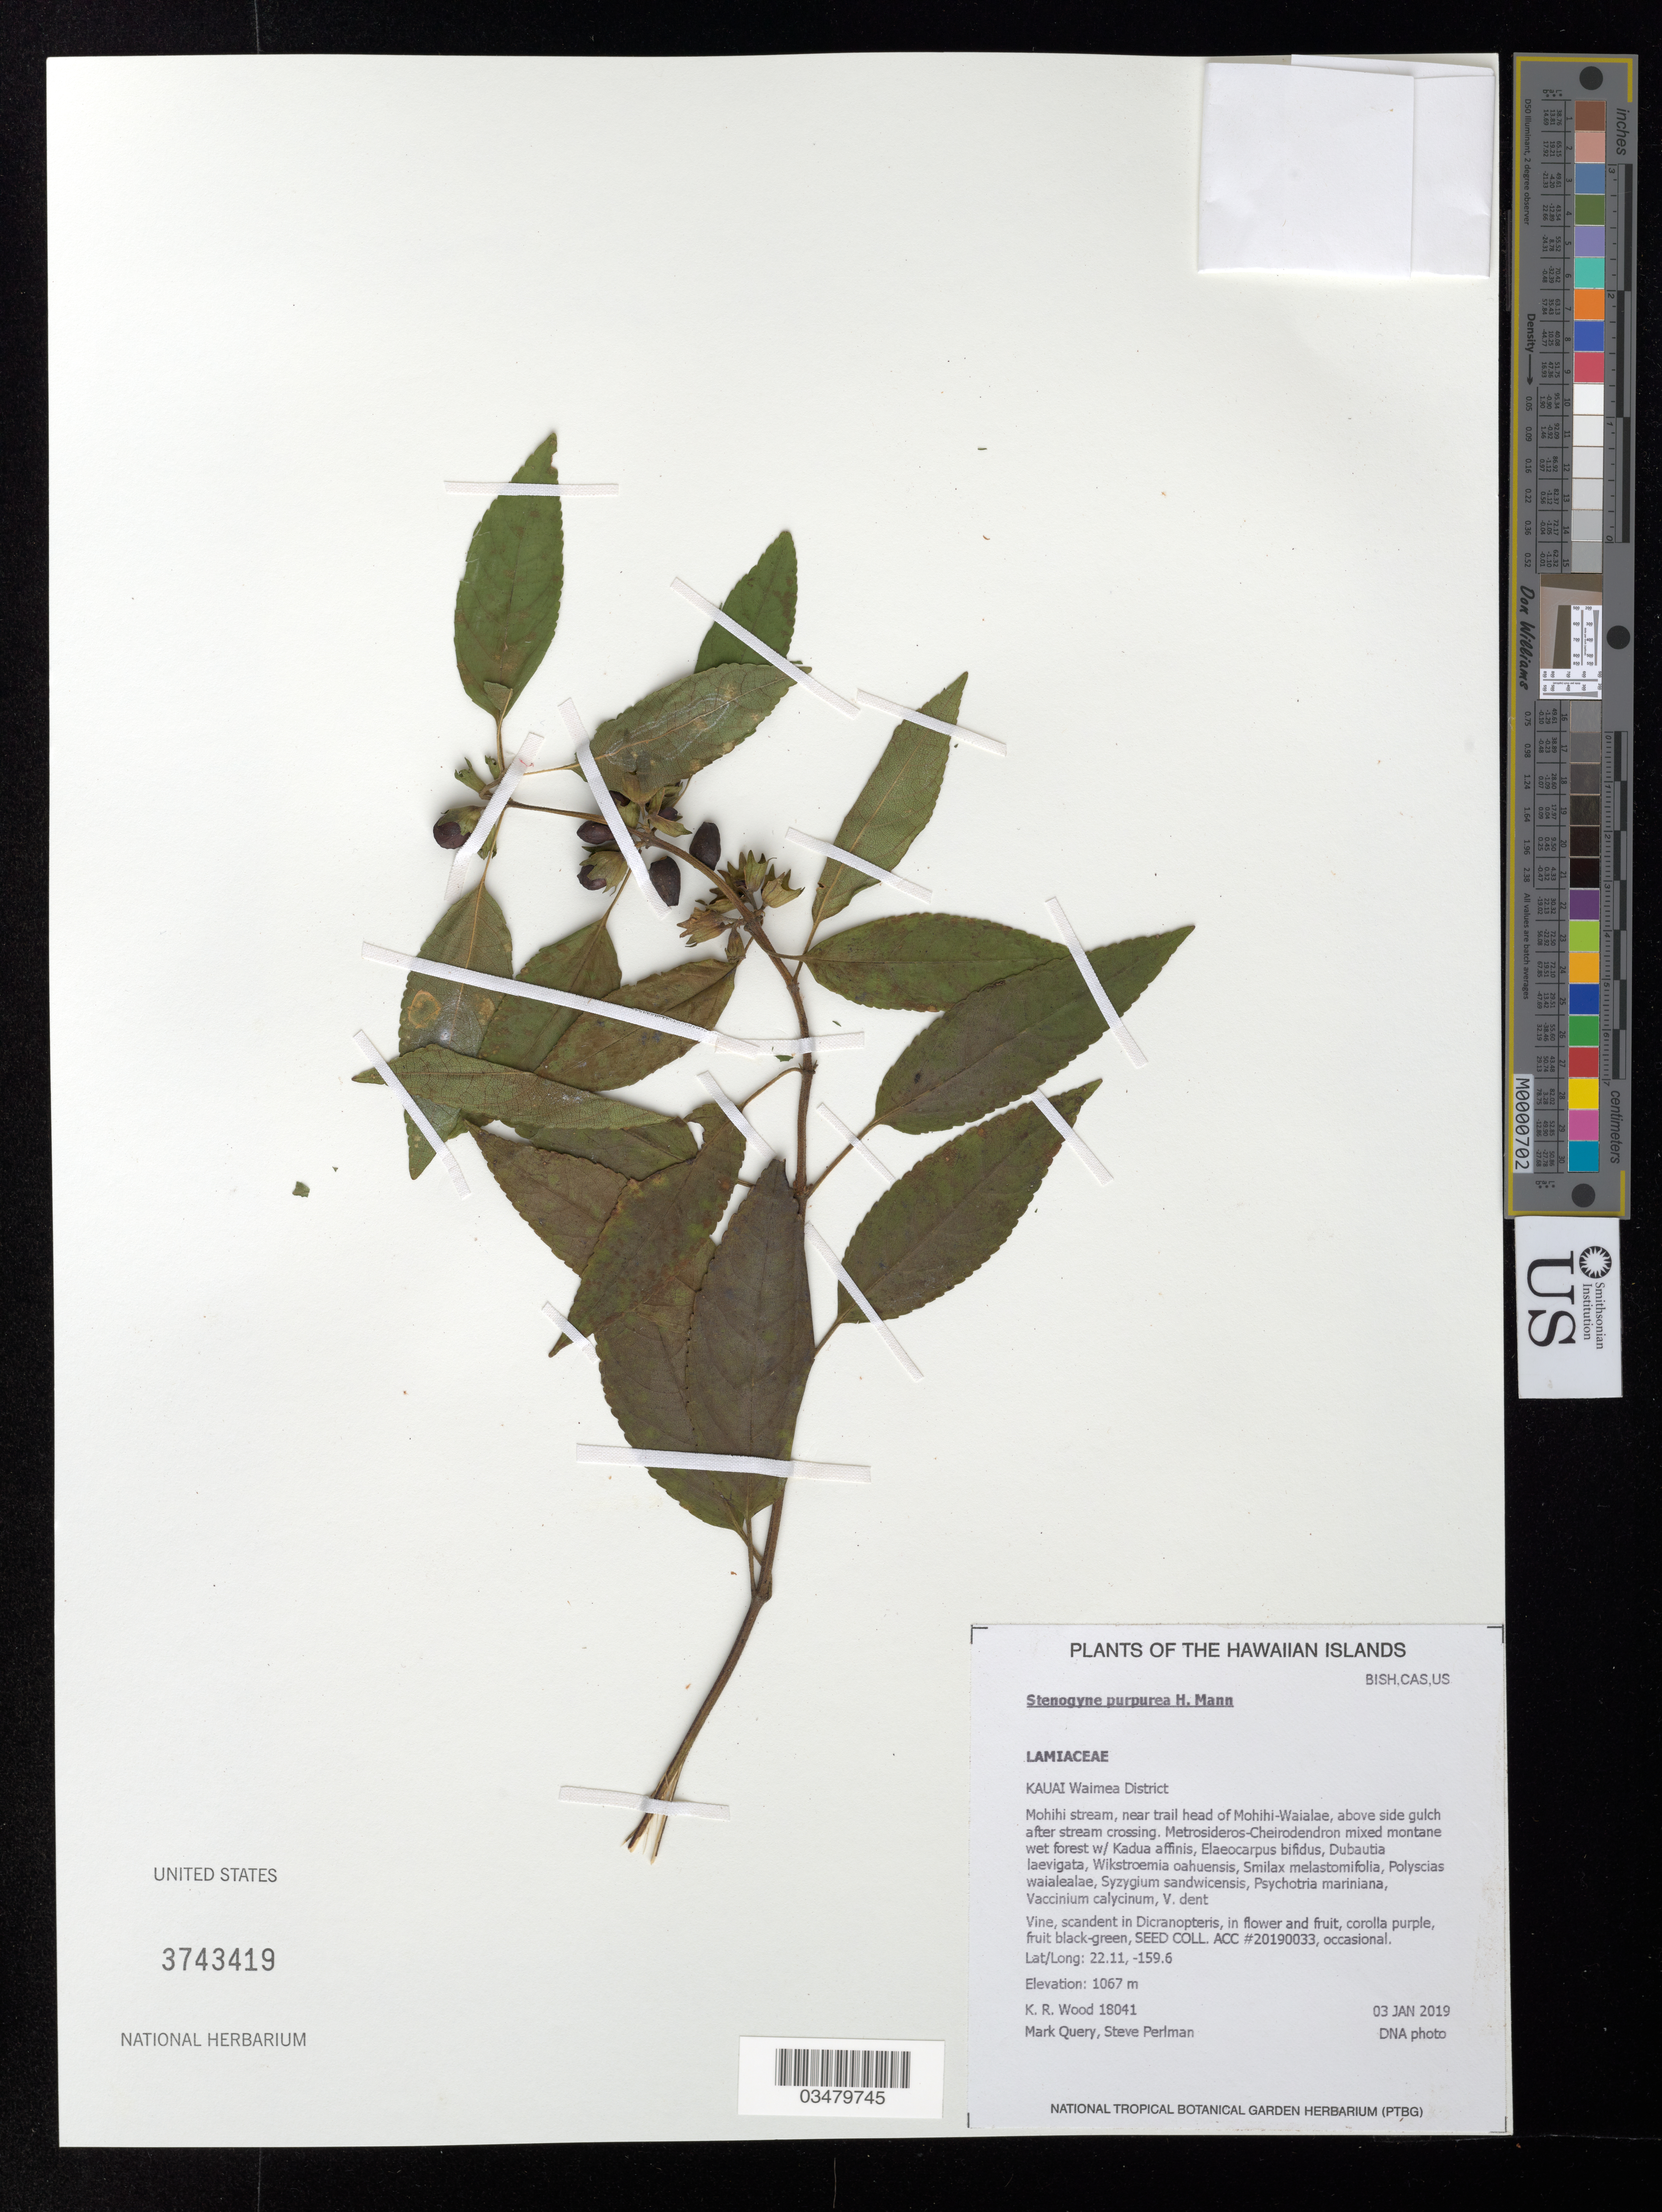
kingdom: Plantae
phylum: Tracheophyta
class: Magnoliopsida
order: Lamiales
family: Lamiaceae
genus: Stenogyne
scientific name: Stenogyne purpurea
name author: H. Mann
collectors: K. R. Wood, M. Query & S. P. Perlman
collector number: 18041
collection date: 2019-01-03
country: United States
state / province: Hawaii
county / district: Kauai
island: Kaua'i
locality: Waimea District, Mohihi Stream, near trail head of Mohihi-Waialae, above side gulch after stream crossing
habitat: Mixed, montane wet forest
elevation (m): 1067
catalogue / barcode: US 3743419